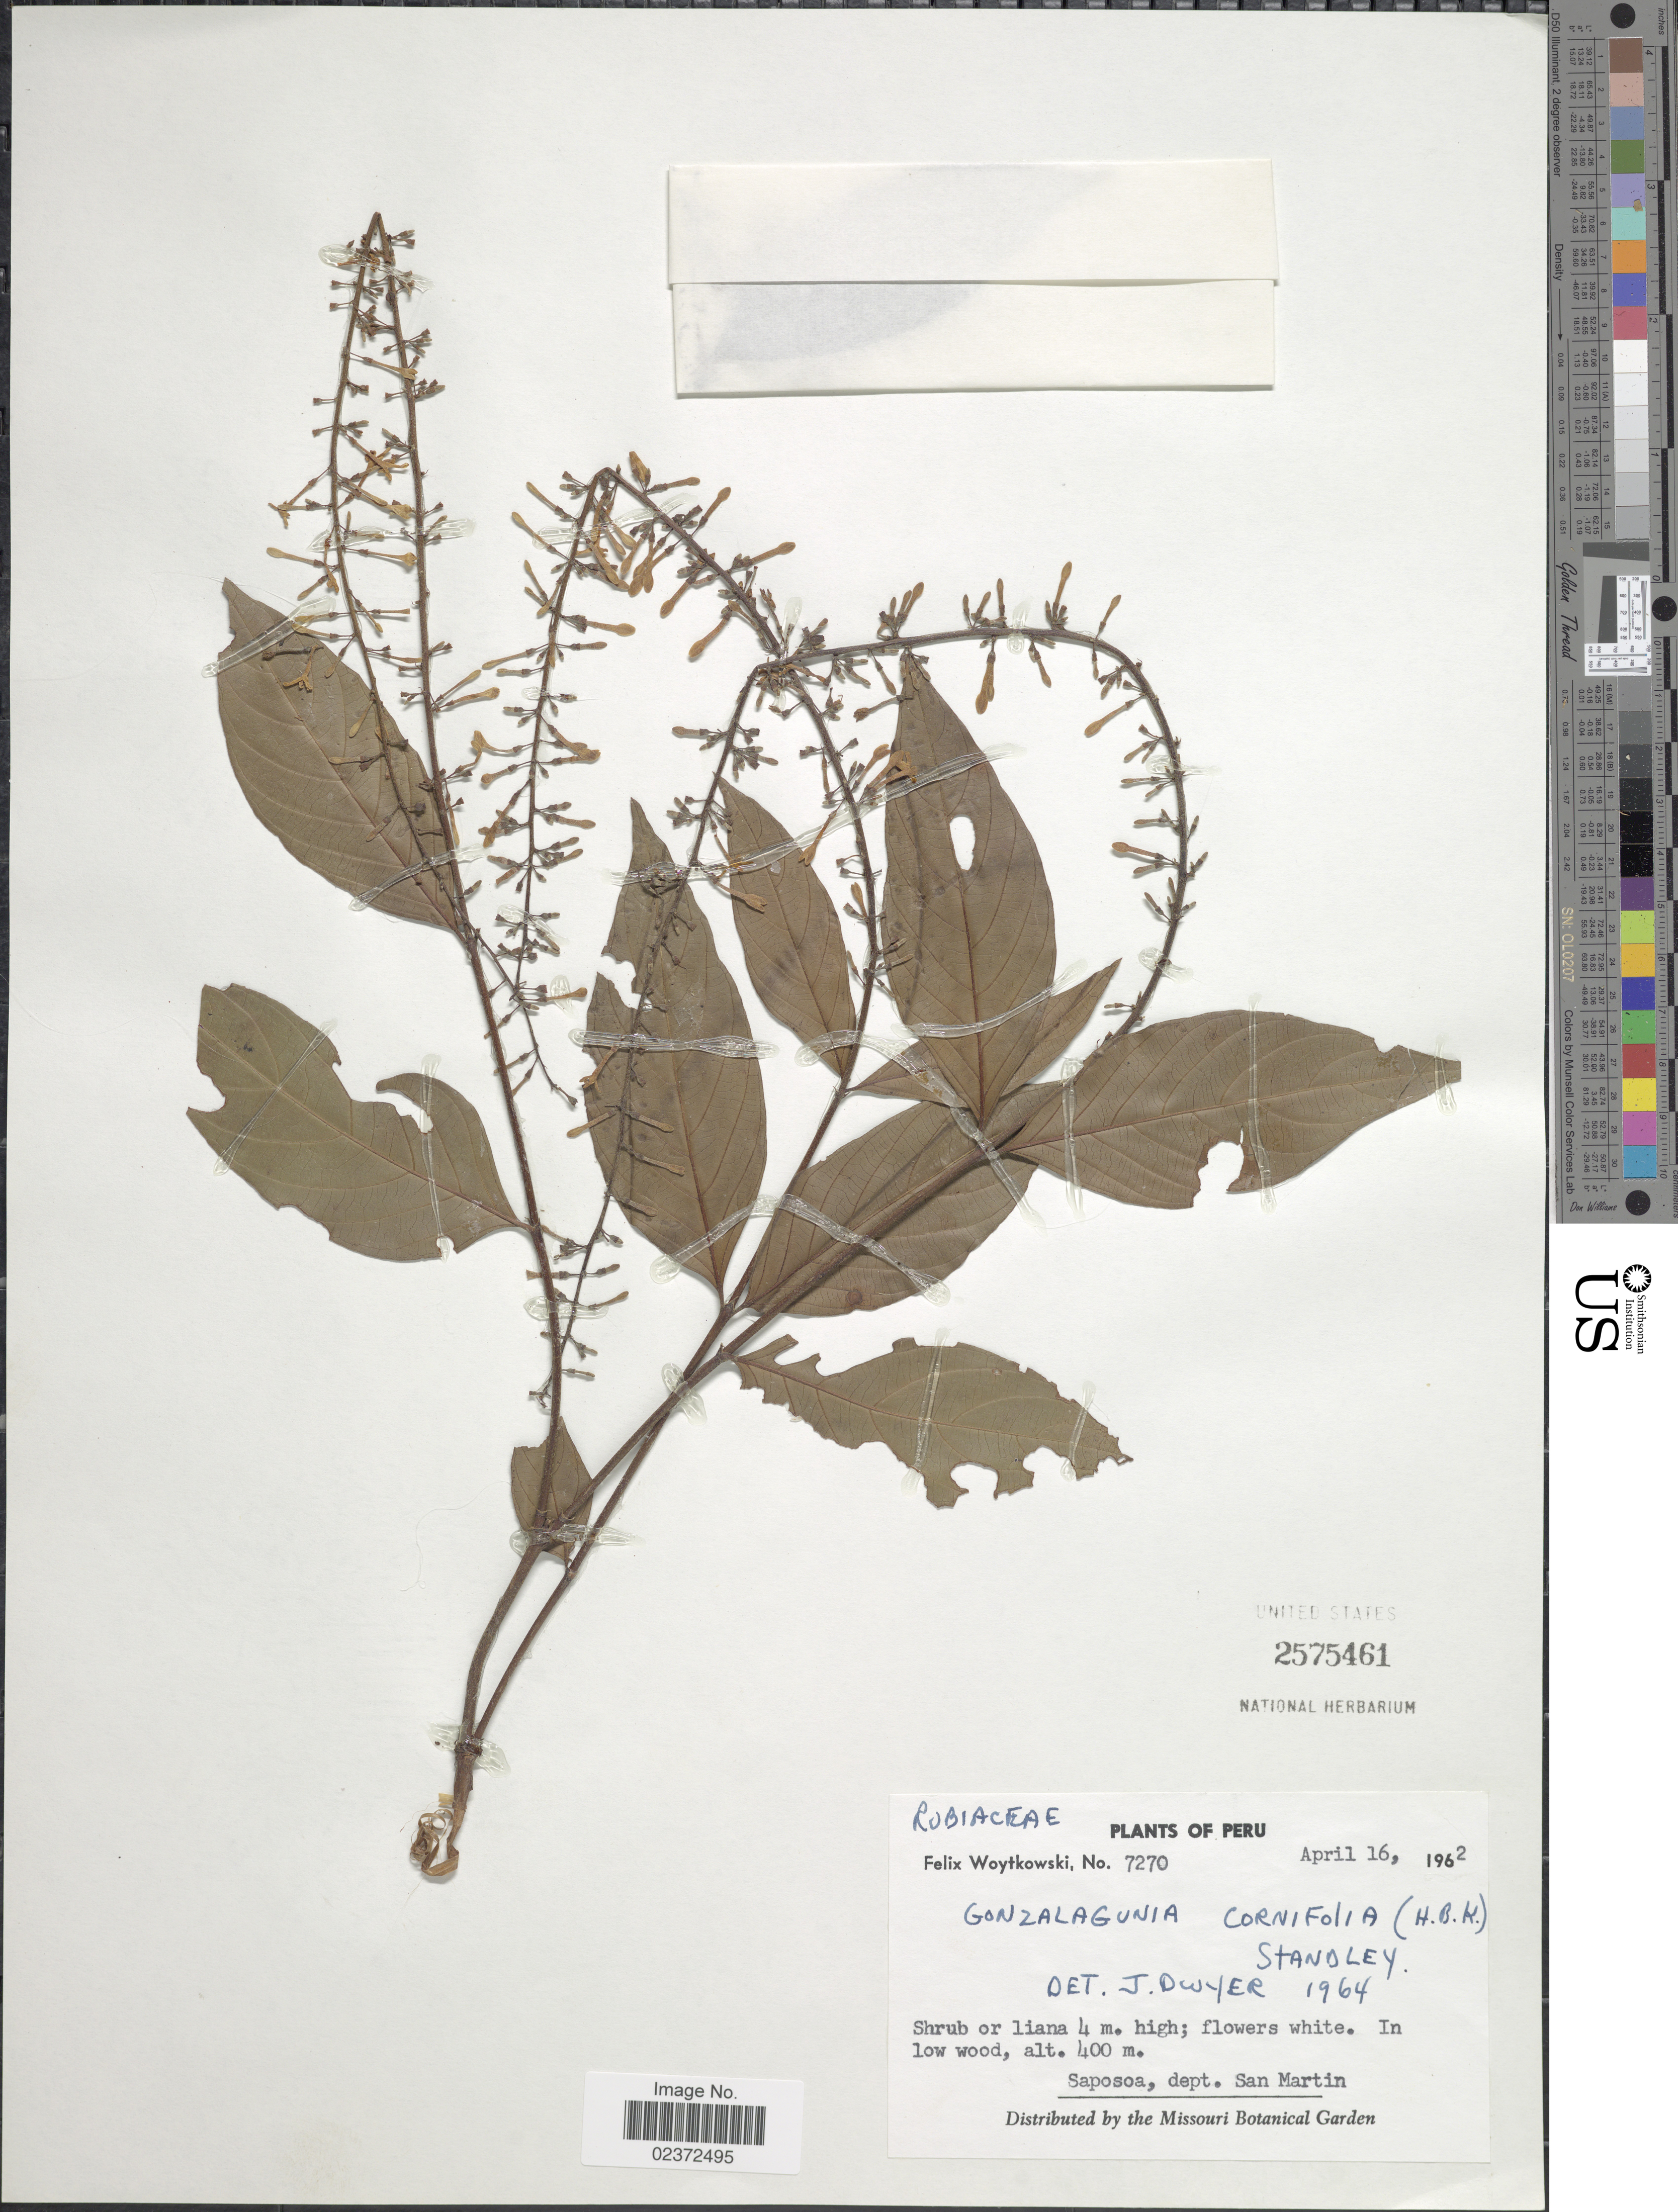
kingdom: Plantae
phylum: Tracheophyta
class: Magnoliopsida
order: Gentianales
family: Rubiaceae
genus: Gonzalagunia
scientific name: Gonzalagunia cornifolia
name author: (Kunth) Standl.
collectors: F. Woytkowski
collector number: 7270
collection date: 1962-04-16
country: Peru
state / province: San Martín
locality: Saposoa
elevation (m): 400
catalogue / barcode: US 2575461